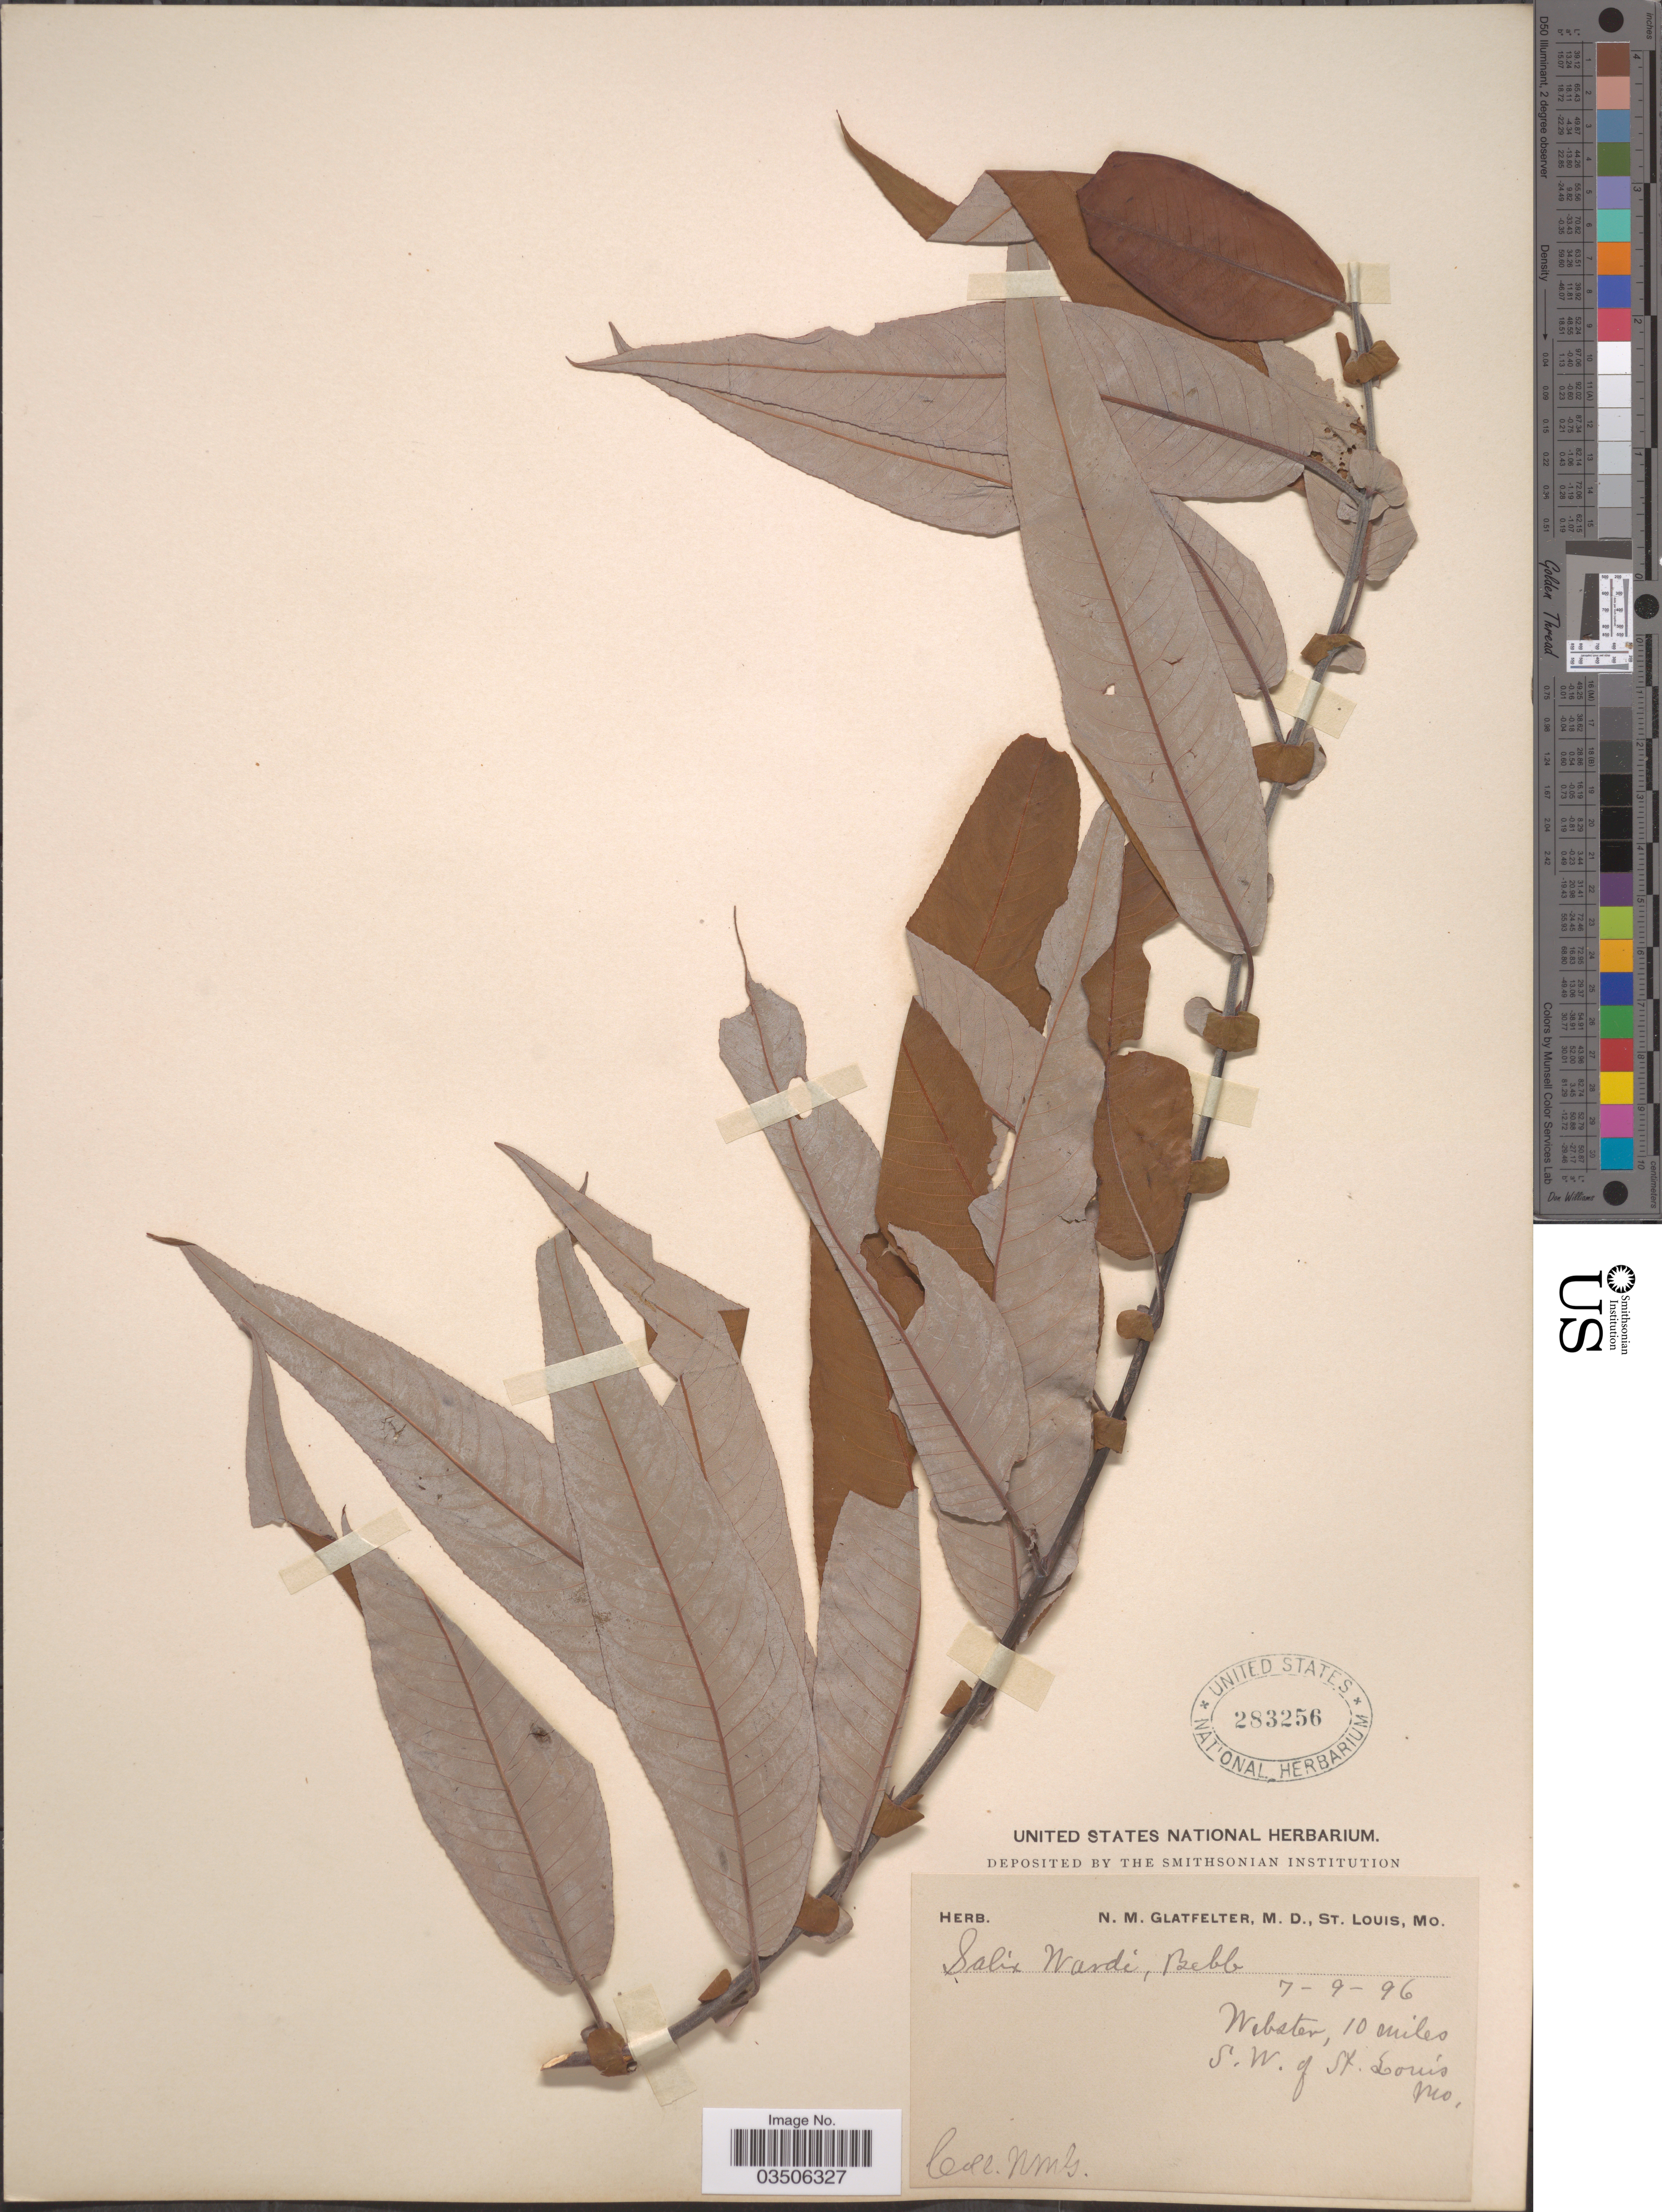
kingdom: Plantae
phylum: Tracheophyta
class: Magnoliopsida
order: Malpighiales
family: Salicaceae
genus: Salix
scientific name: Salix wardii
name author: Bebb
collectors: N. M. Glatfelter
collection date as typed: Transcribed d/m/y: 9/7/96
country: United States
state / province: Missouri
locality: Webster, 10 miles S. W. of St. Louis.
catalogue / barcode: US 283256